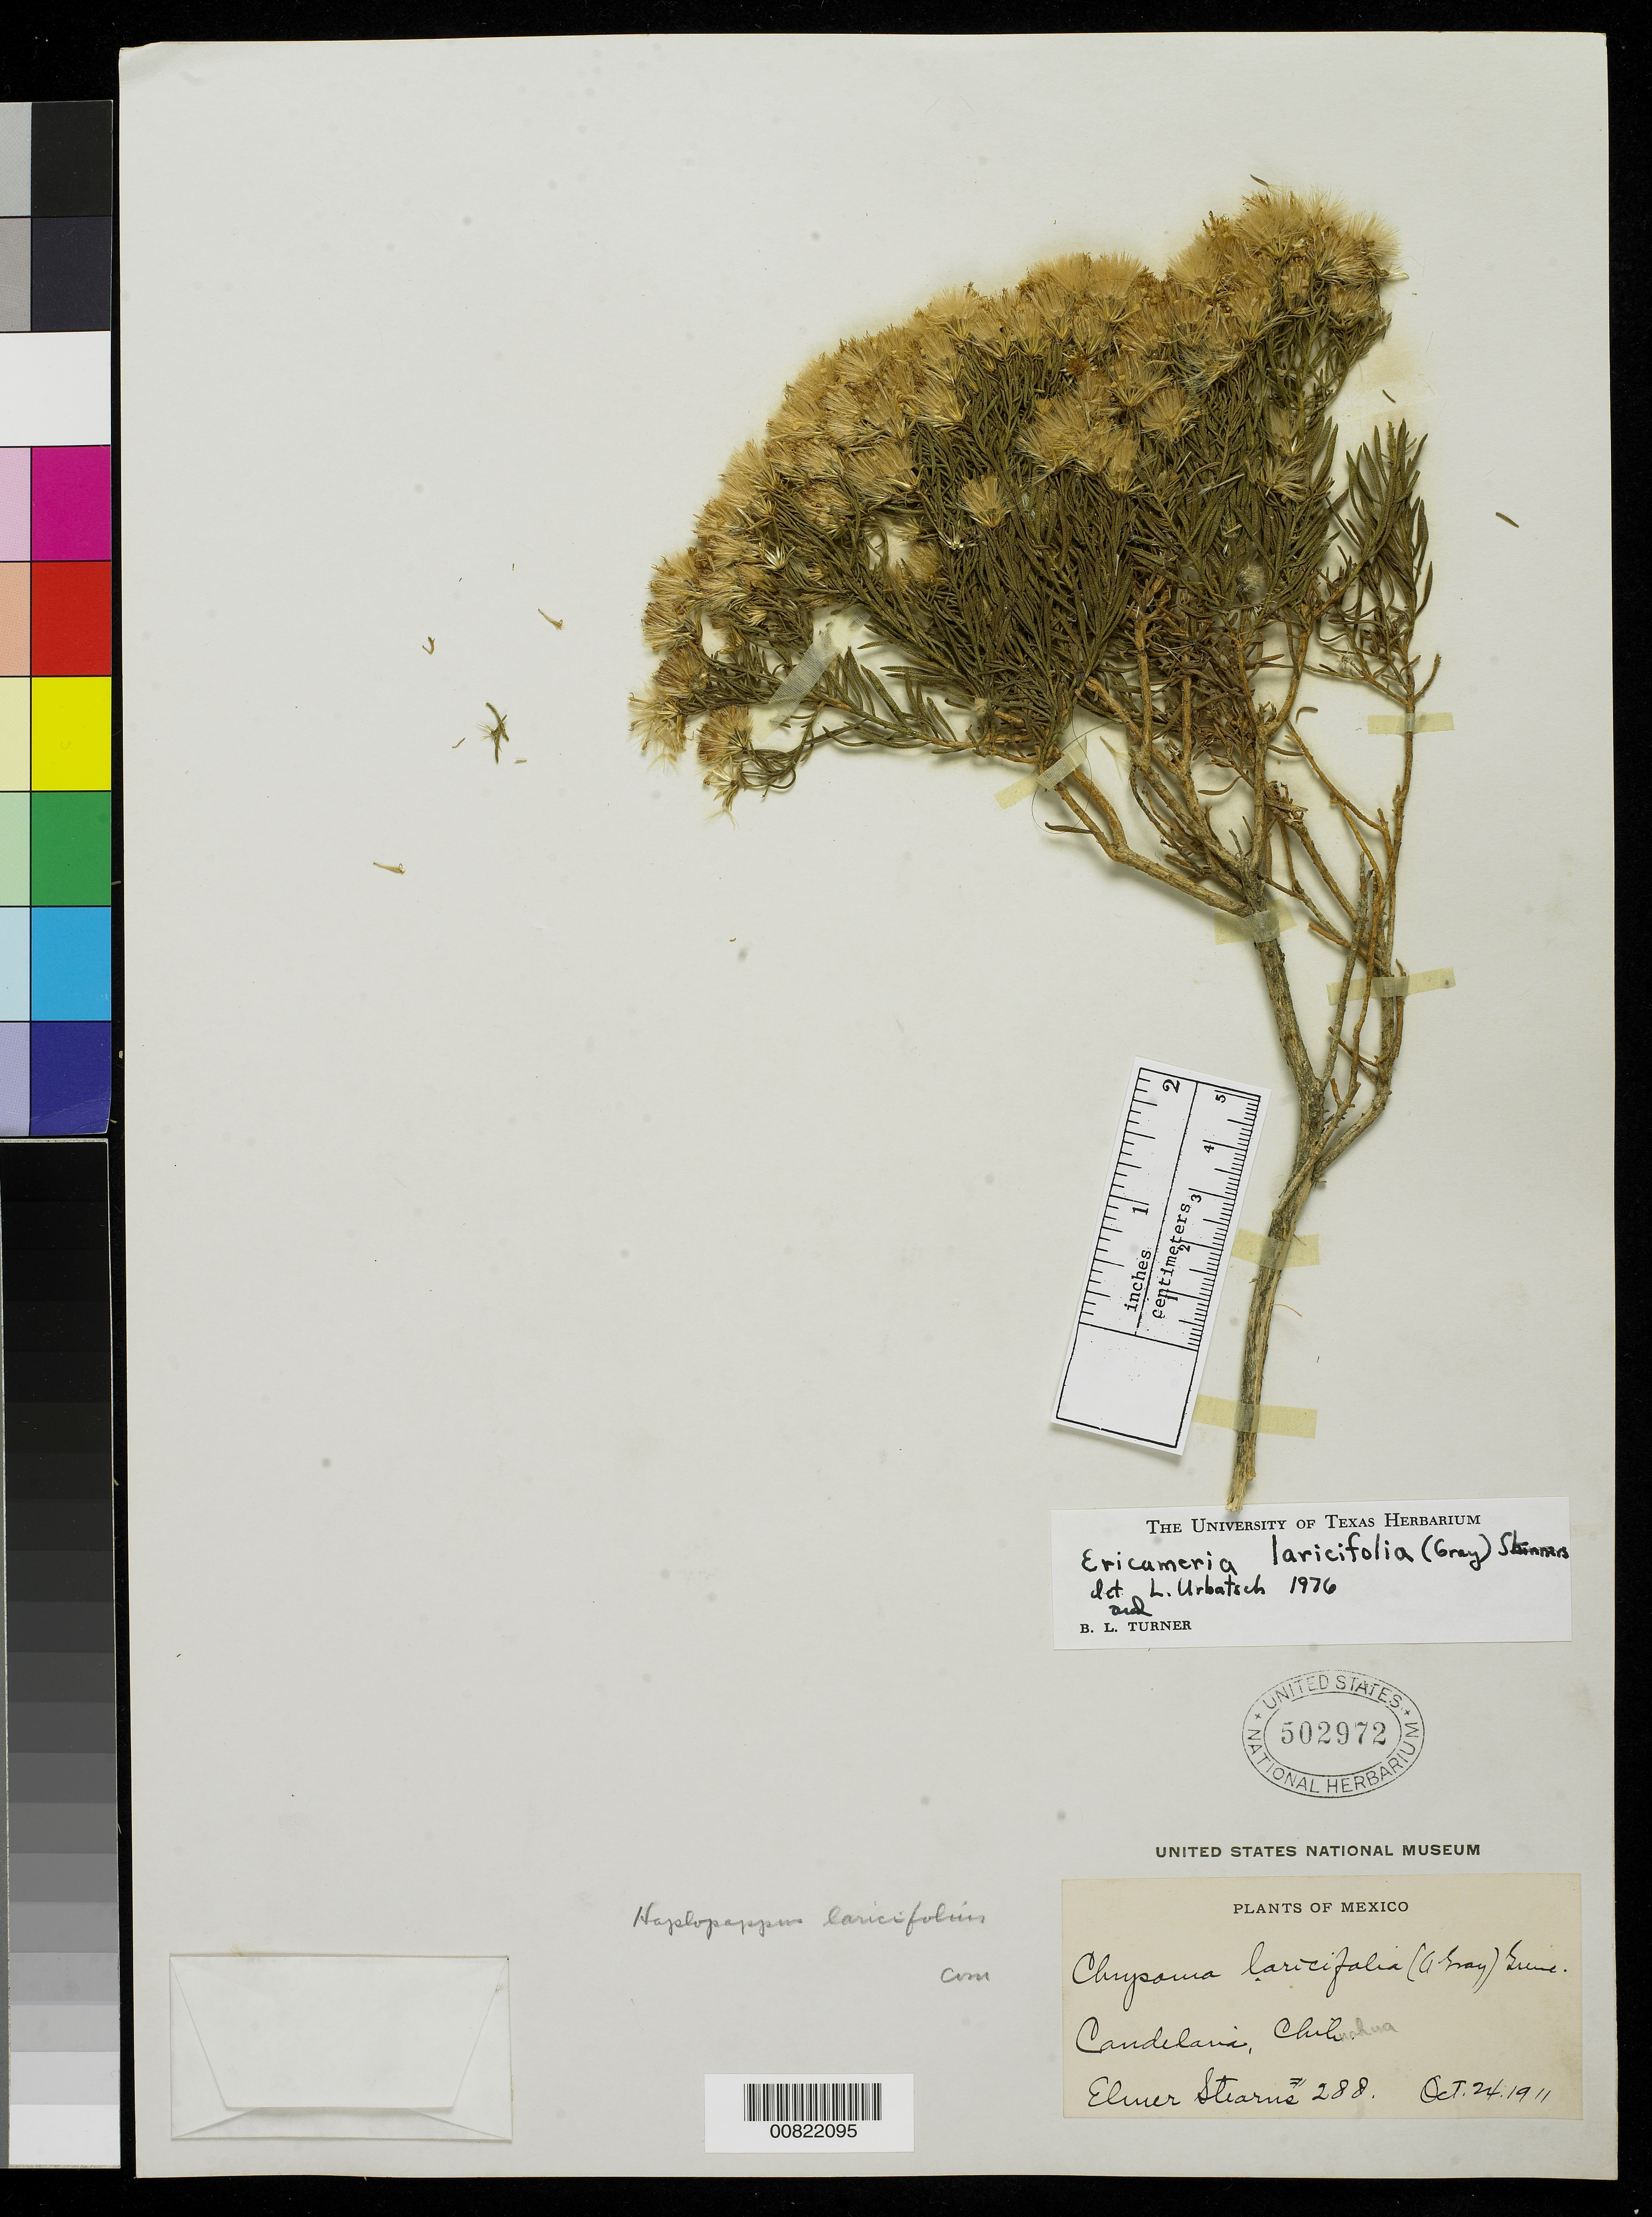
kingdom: Plantae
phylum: Tracheophyta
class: Magnoliopsida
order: Asterales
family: Asteraceae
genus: Ericameria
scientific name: Ericameria laricifolia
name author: (A. Gray) Shinners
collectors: E. Stearns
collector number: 288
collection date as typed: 24 Oct 1911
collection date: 1911-10-24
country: Mexico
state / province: Chihuahua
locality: Candelaria, Chihuahua.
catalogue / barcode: US 502972